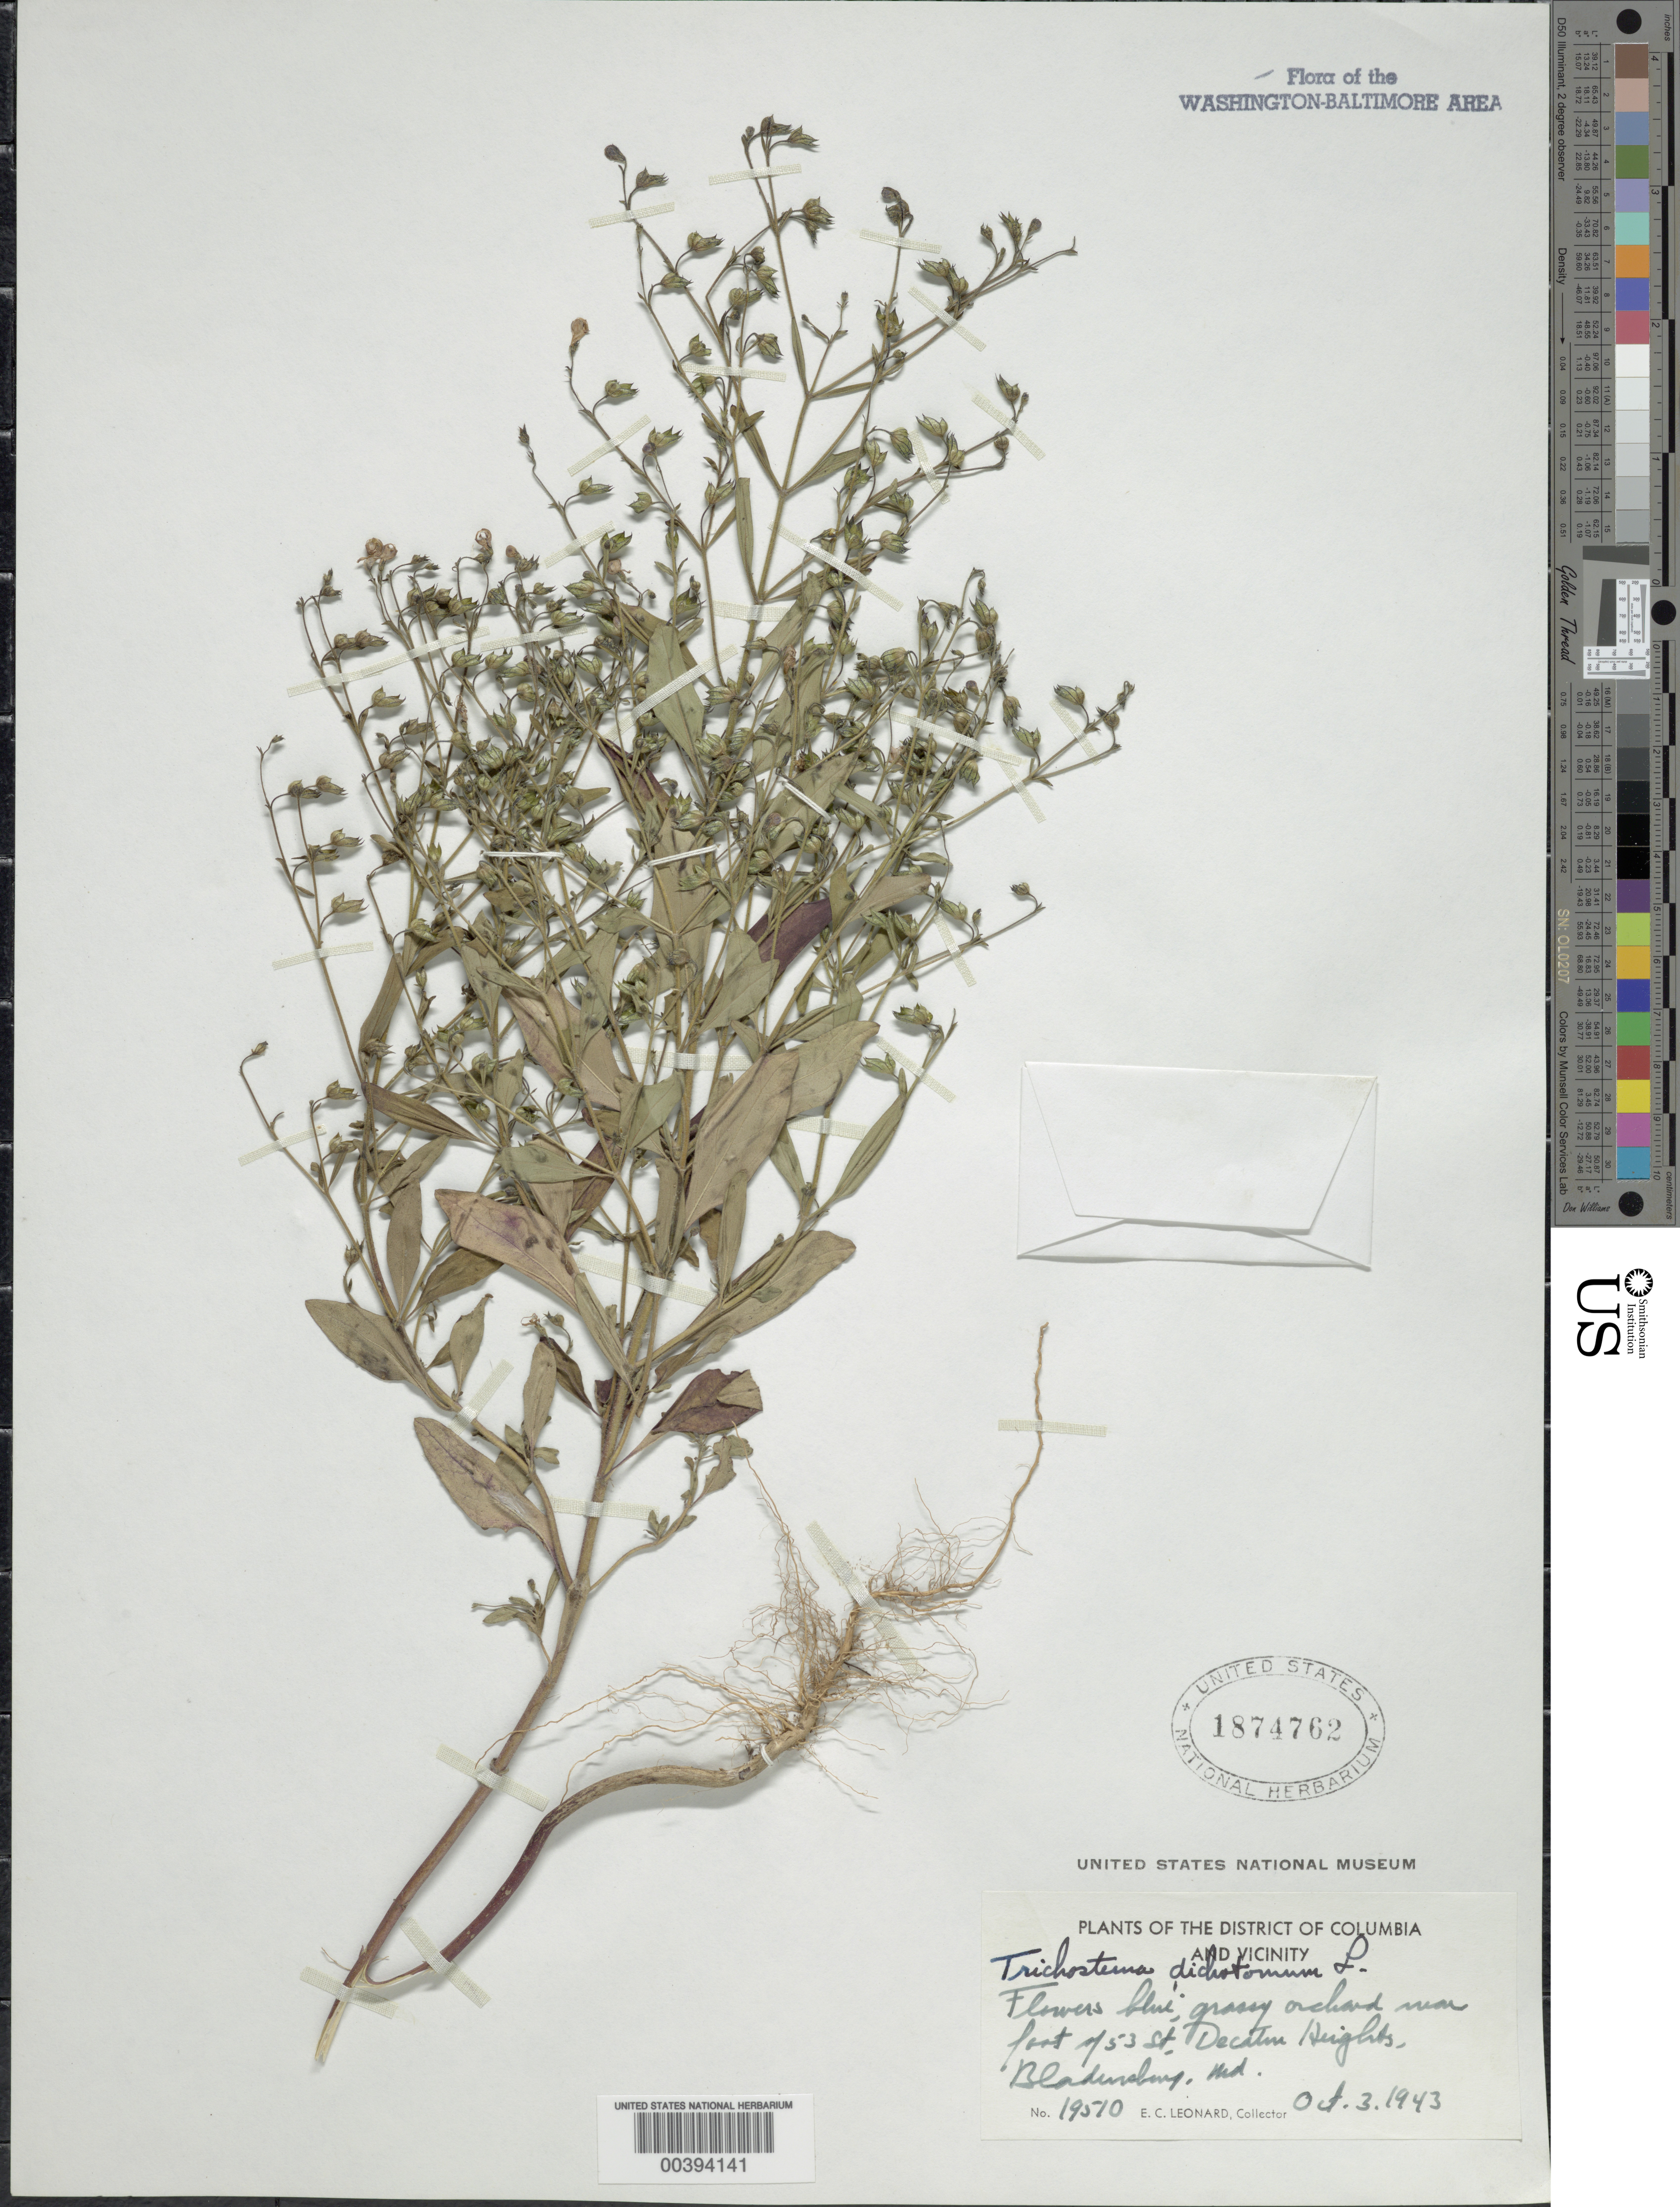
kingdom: Plantae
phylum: Tracheophyta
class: Magnoliopsida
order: Lamiales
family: Lamiaceae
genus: Trichostema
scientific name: Trichostema dichotomum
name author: L.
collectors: E. C. Leonard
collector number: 19510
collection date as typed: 03 Oct 1943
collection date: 1943-10-03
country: United States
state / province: Maryland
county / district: Prince George's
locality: Decatur Heights, Bladensburg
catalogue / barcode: US 1874762